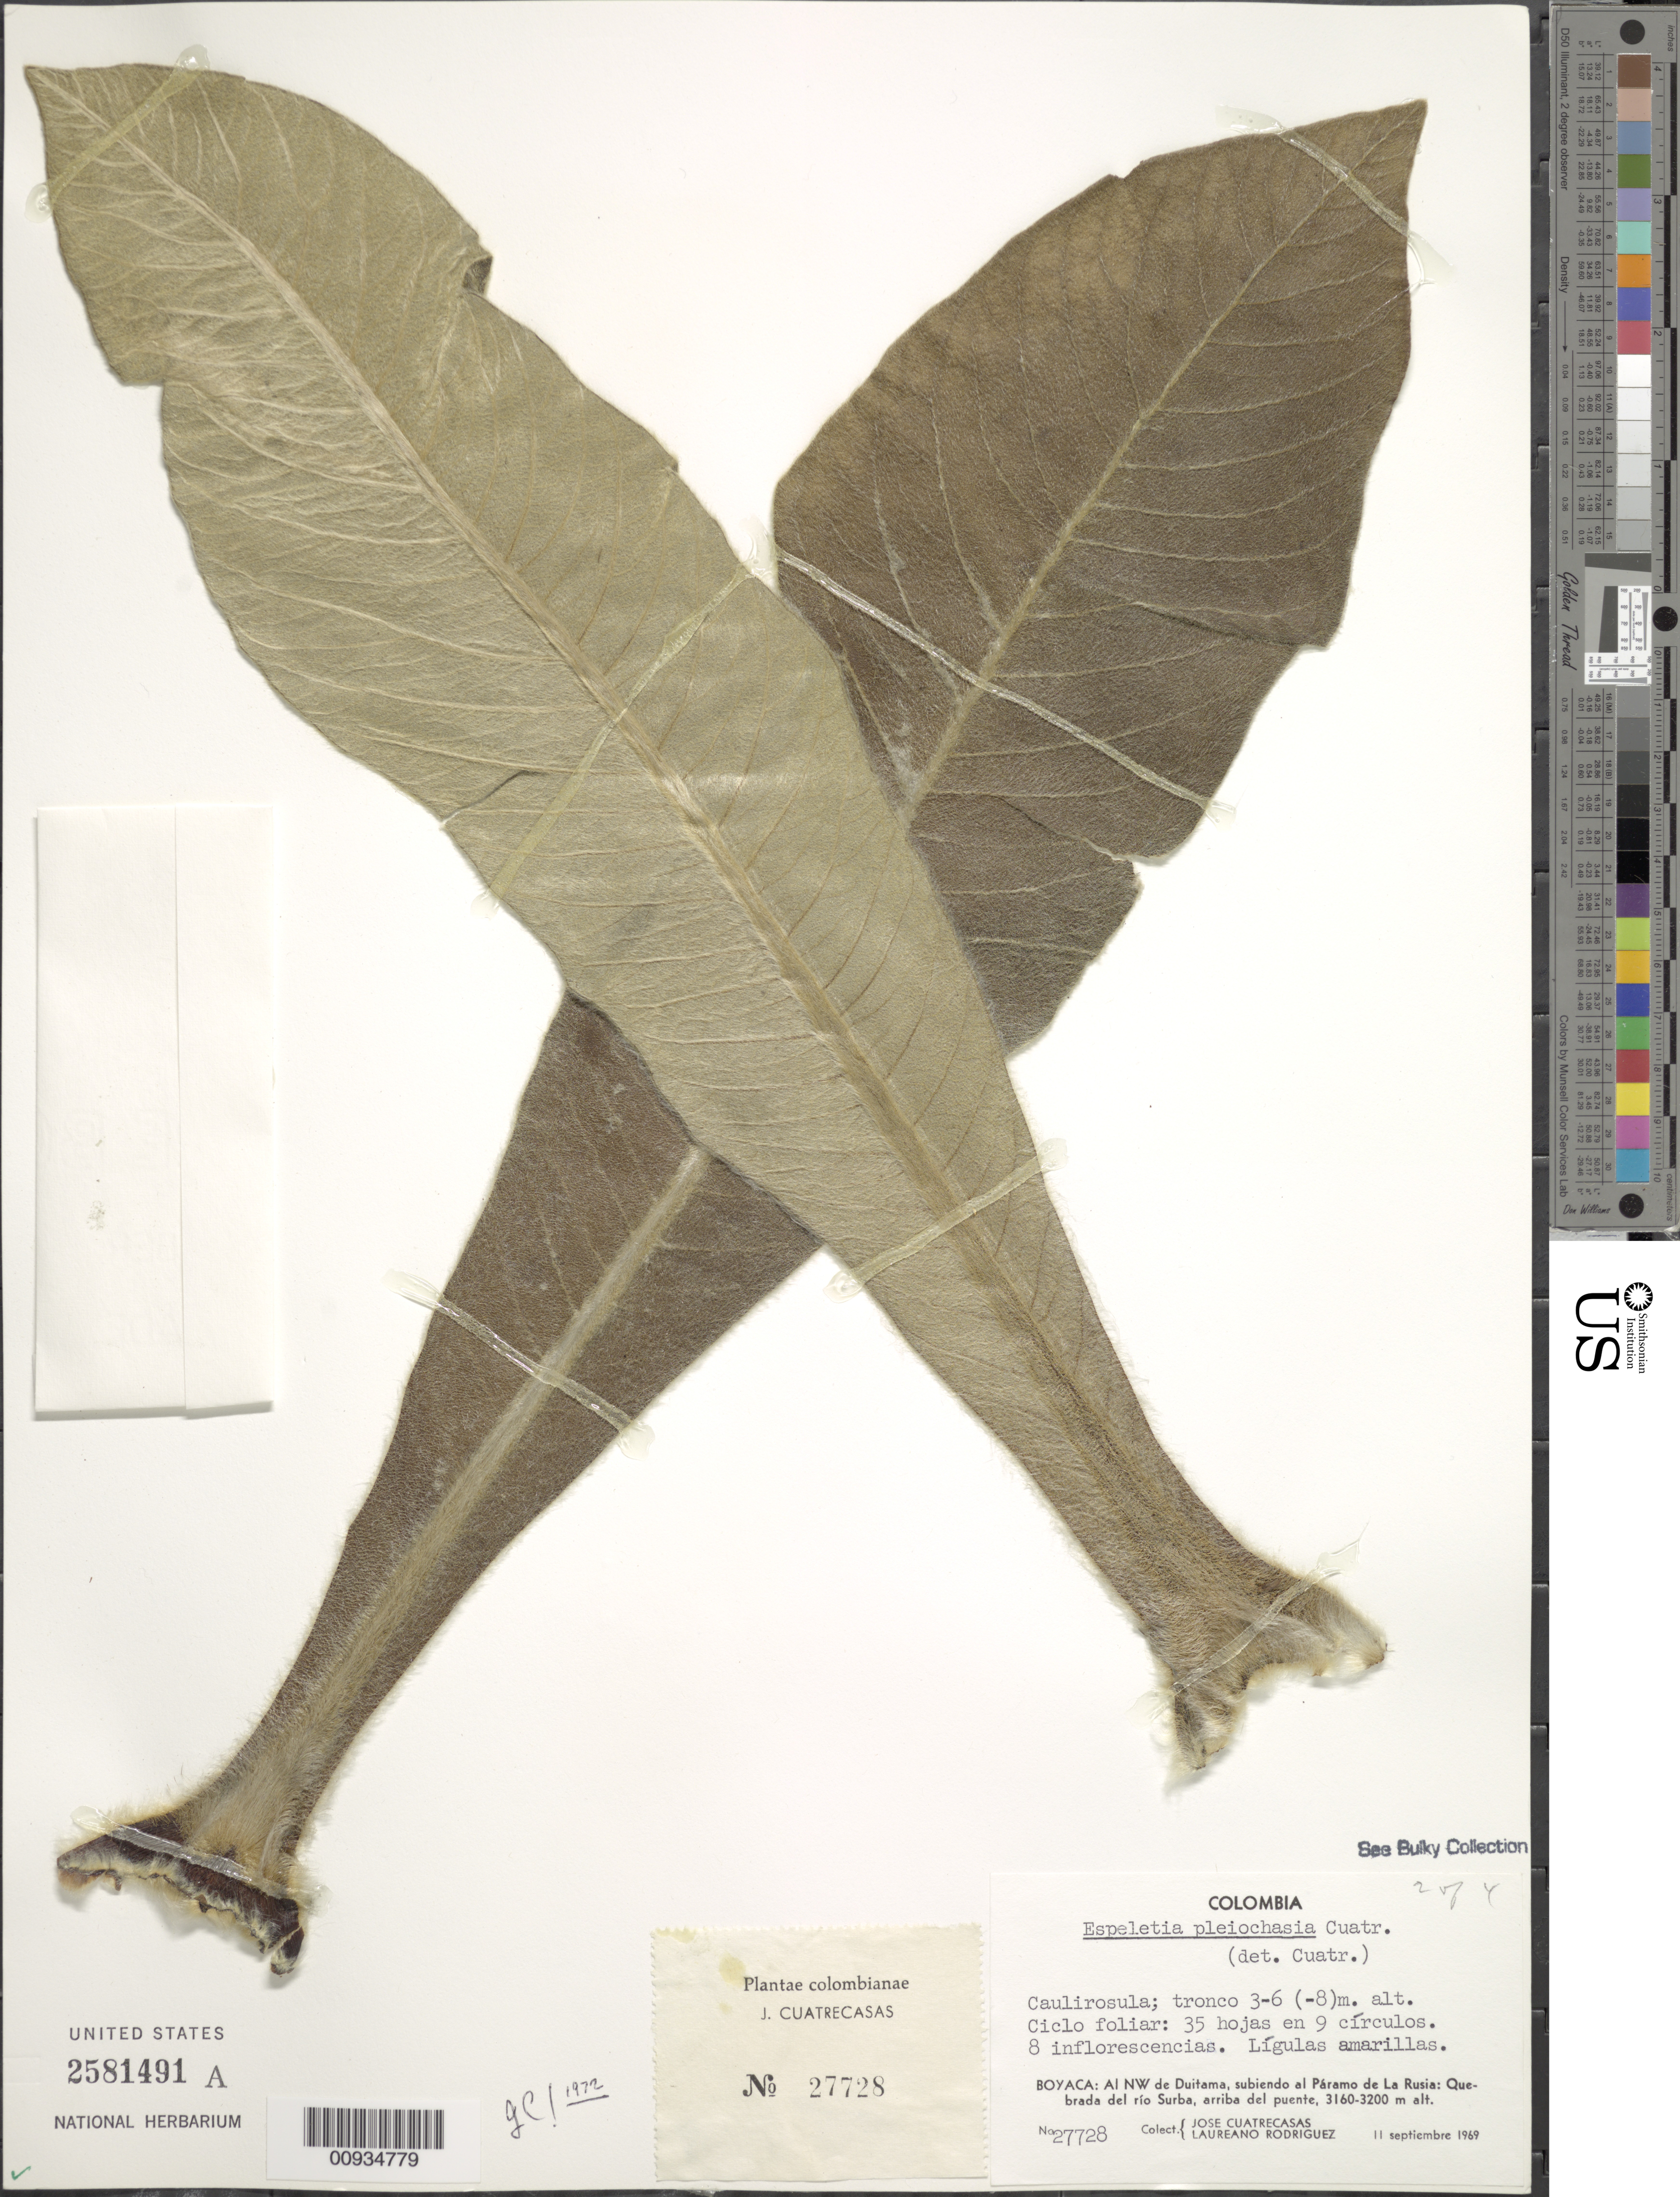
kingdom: Plantae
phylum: Tracheophyta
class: Magnoliopsida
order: Asterales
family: Asteraceae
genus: Espeletiopsis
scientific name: Espeletiopsis pleiochasia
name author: (Cuatrec.) Cuatrec.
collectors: J. Cuatrecasas & L. Rodriguez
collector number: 27728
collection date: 1969-09-11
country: Colombia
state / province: Boyacá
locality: Al NW de Duitama, subiendo al Paramo de La Rusia, Quebrada del rio Surba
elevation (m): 3160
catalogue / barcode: US 2581491A